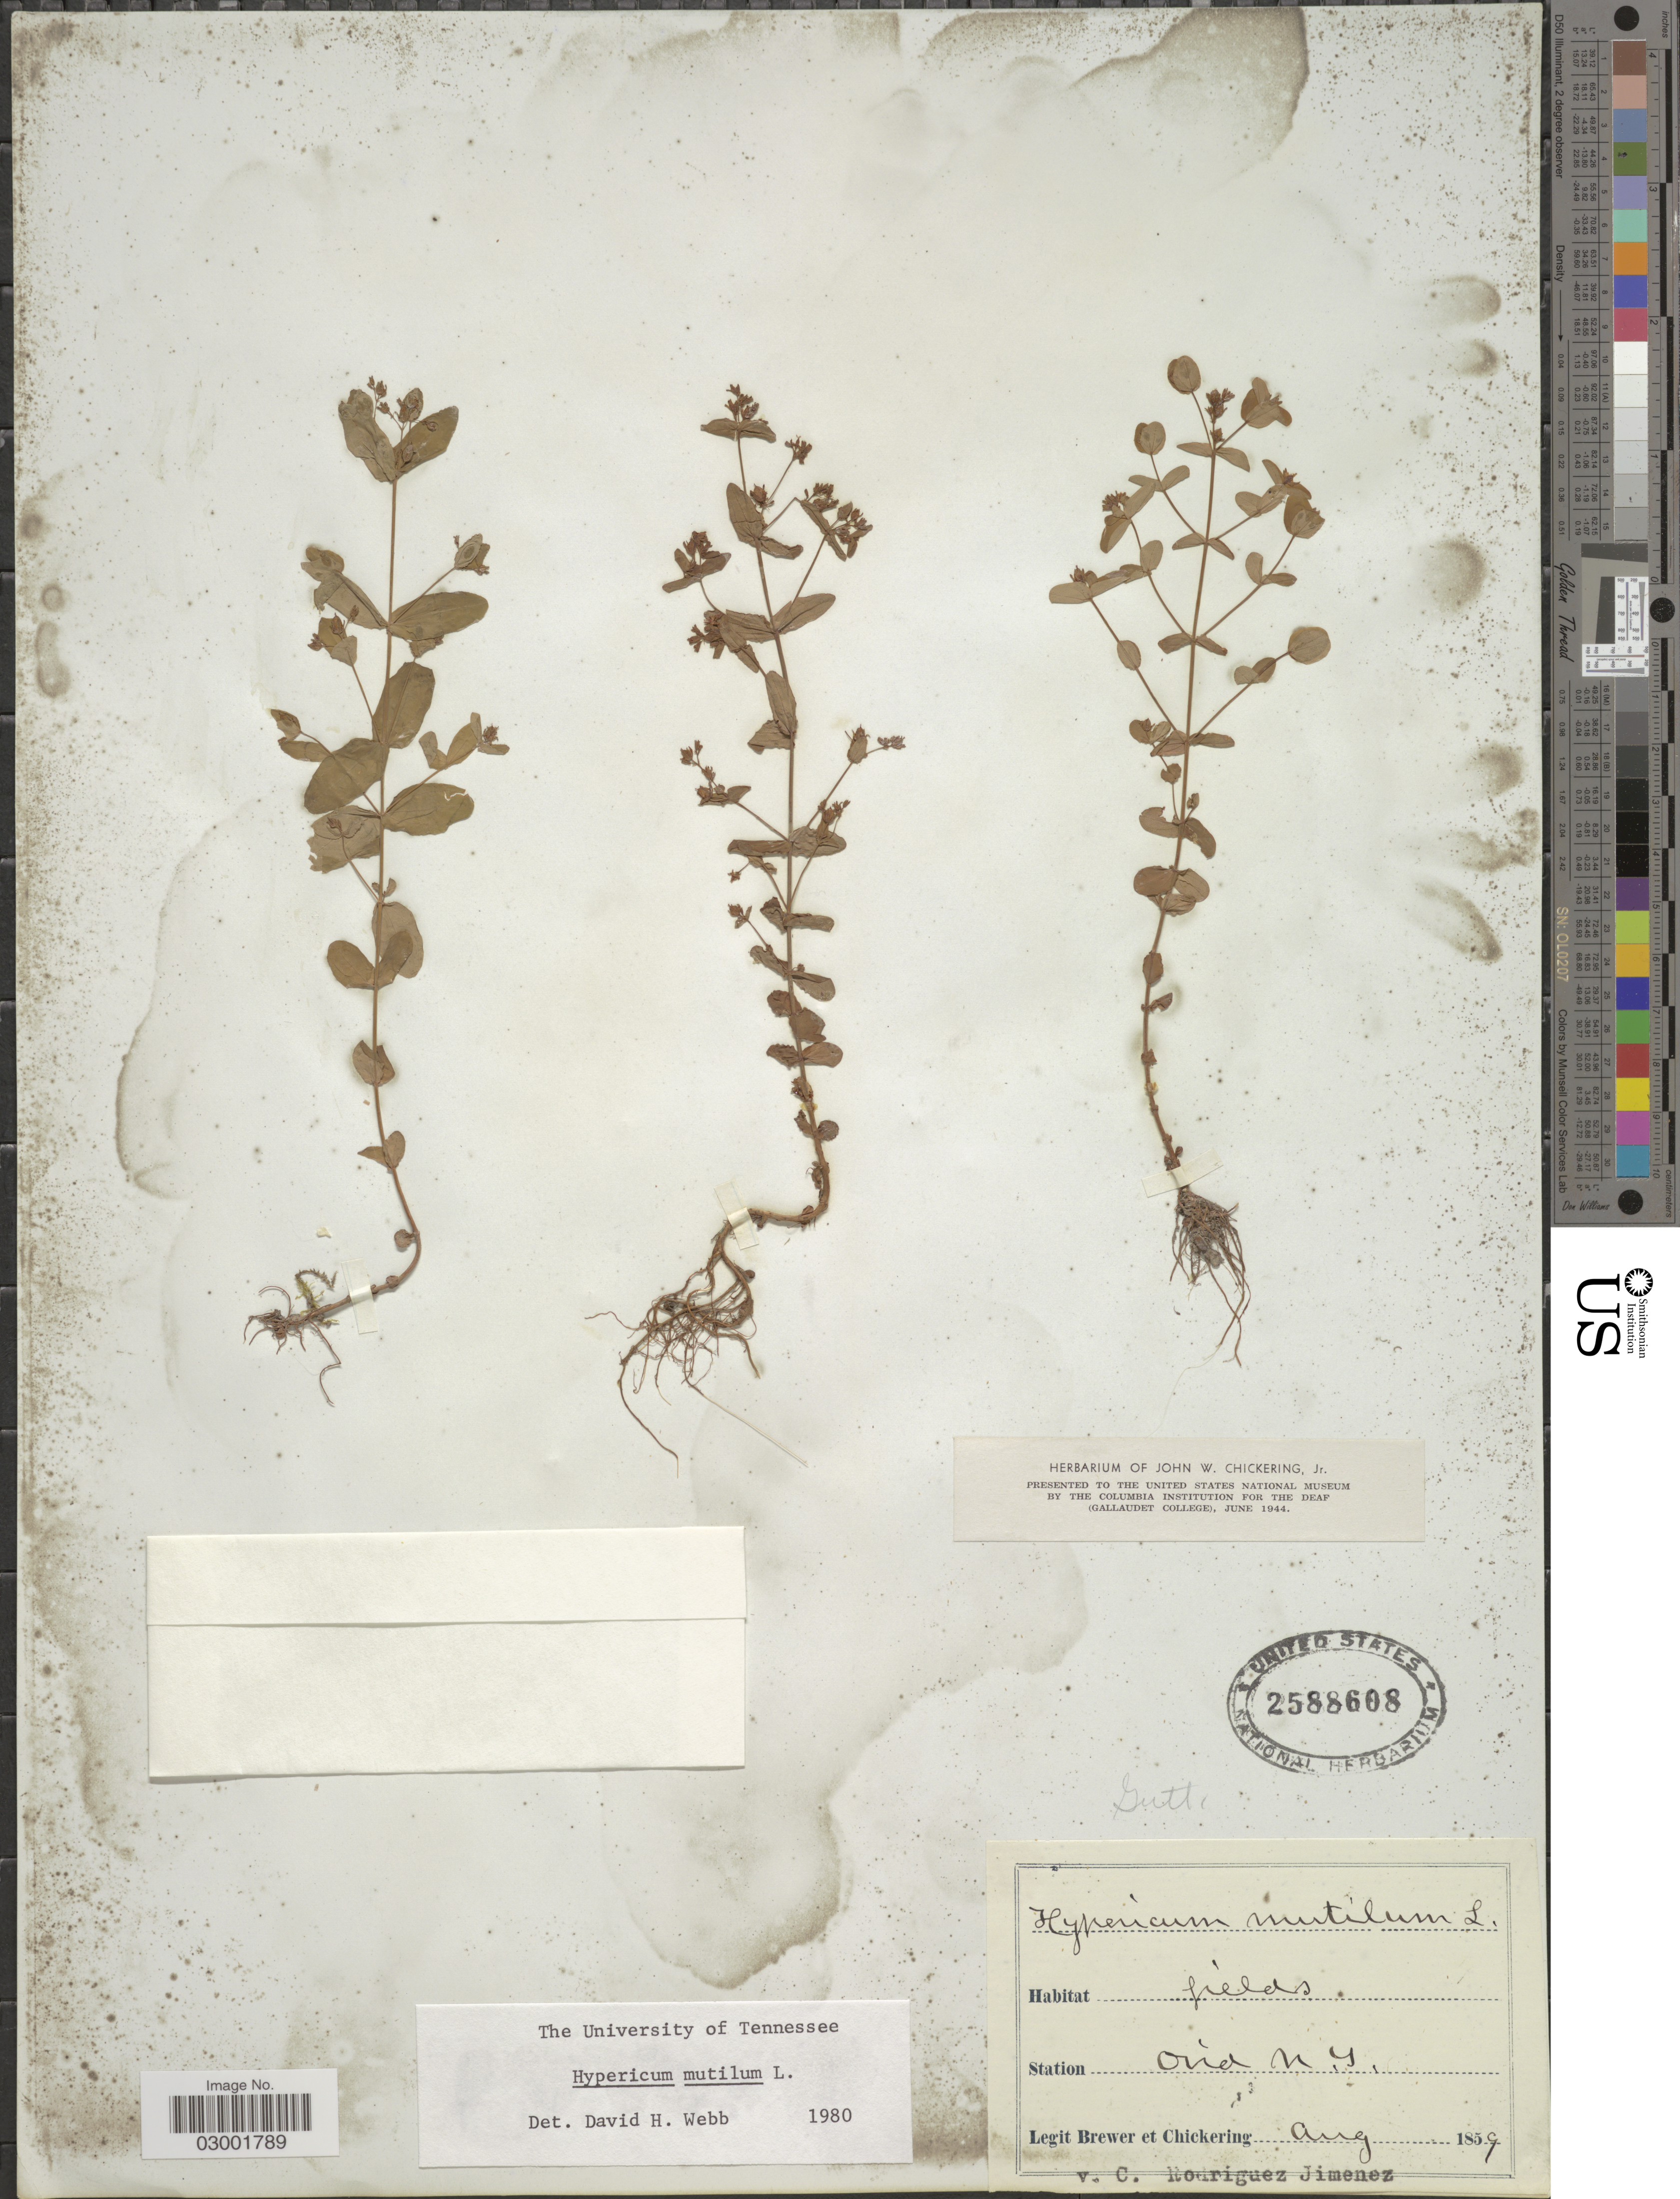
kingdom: Plantae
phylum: Tracheophyta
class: Magnoliopsida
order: Malpighiales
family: Hypericaceae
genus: Hypericum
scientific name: Hypericum mutilum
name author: L.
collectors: -. Brewer & -. Chickering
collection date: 1859-08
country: United States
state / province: New York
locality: Station Ovid, N.Y.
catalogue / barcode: US 2588608